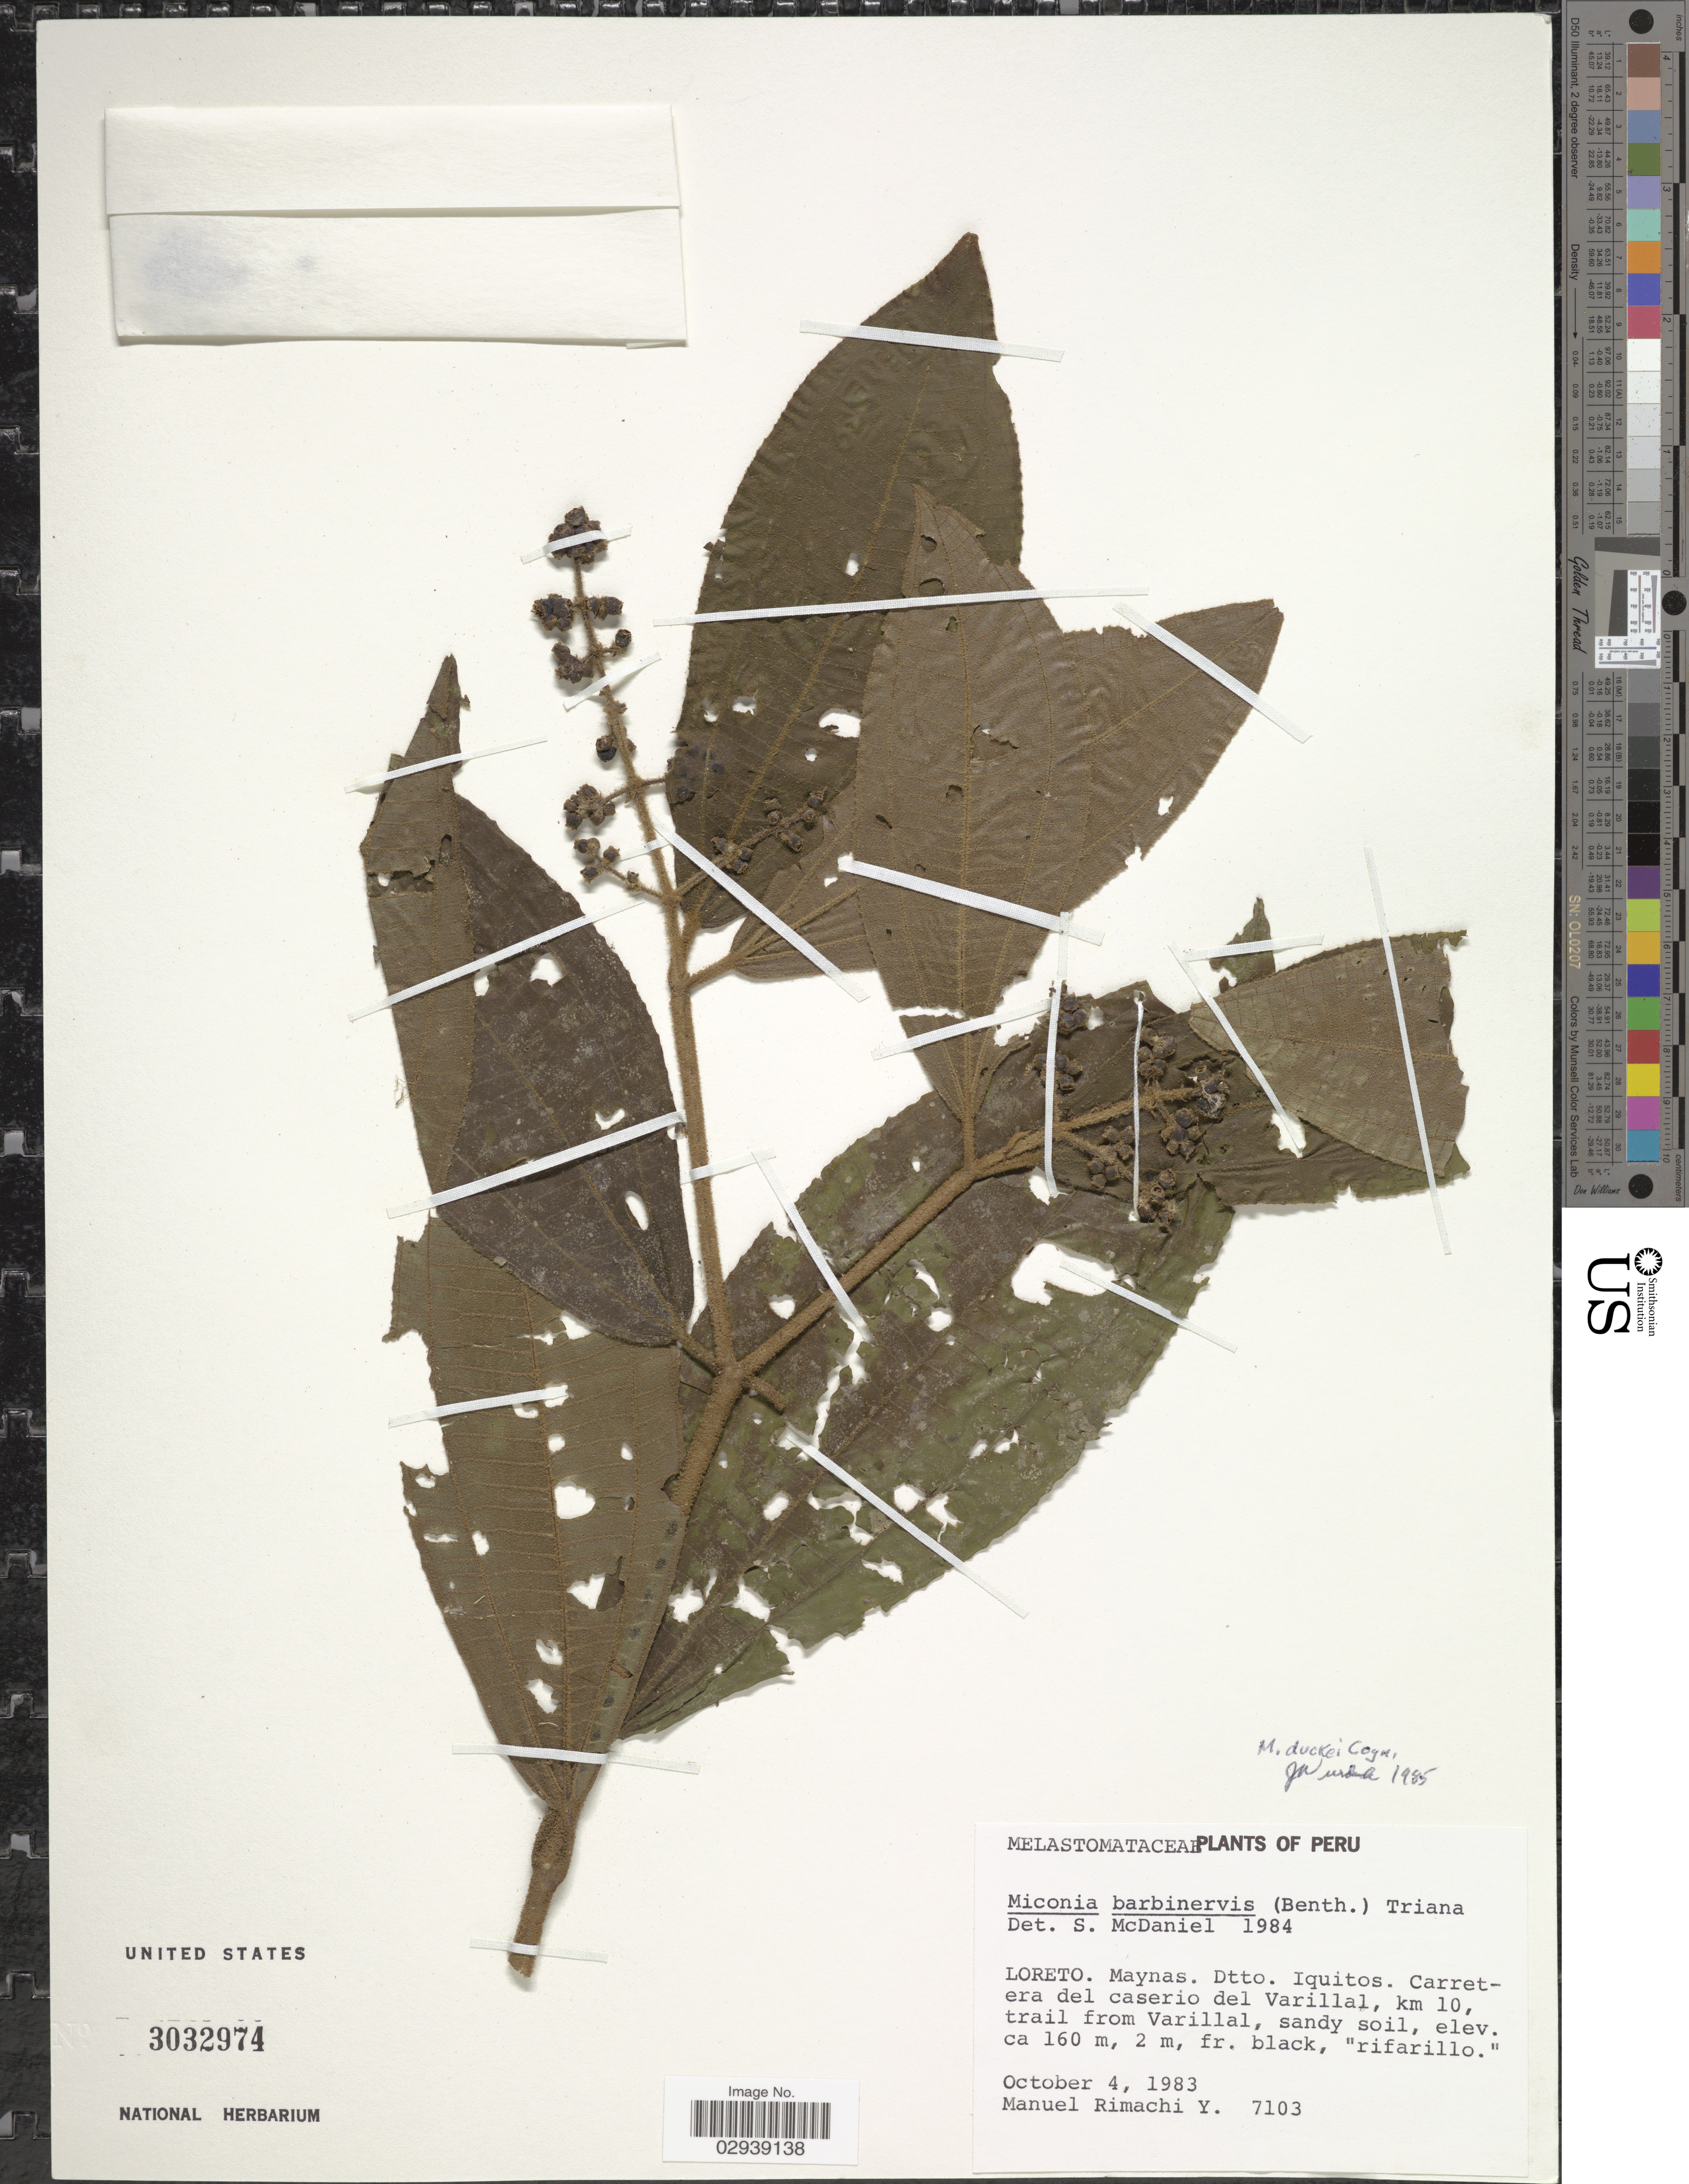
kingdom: Plantae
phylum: Tracheophyta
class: Magnoliopsida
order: Myrtales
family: Melastomataceae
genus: Miconia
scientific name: Miconia duckei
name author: Cogn.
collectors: M. Rimachi Y.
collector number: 7103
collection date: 1983-10-04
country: Peru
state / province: Loreto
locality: Maynas. Dtto. Iquitos. Carretera del caserio del Varillal, km 10, trail from Varillal.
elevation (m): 160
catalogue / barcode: US 3032974